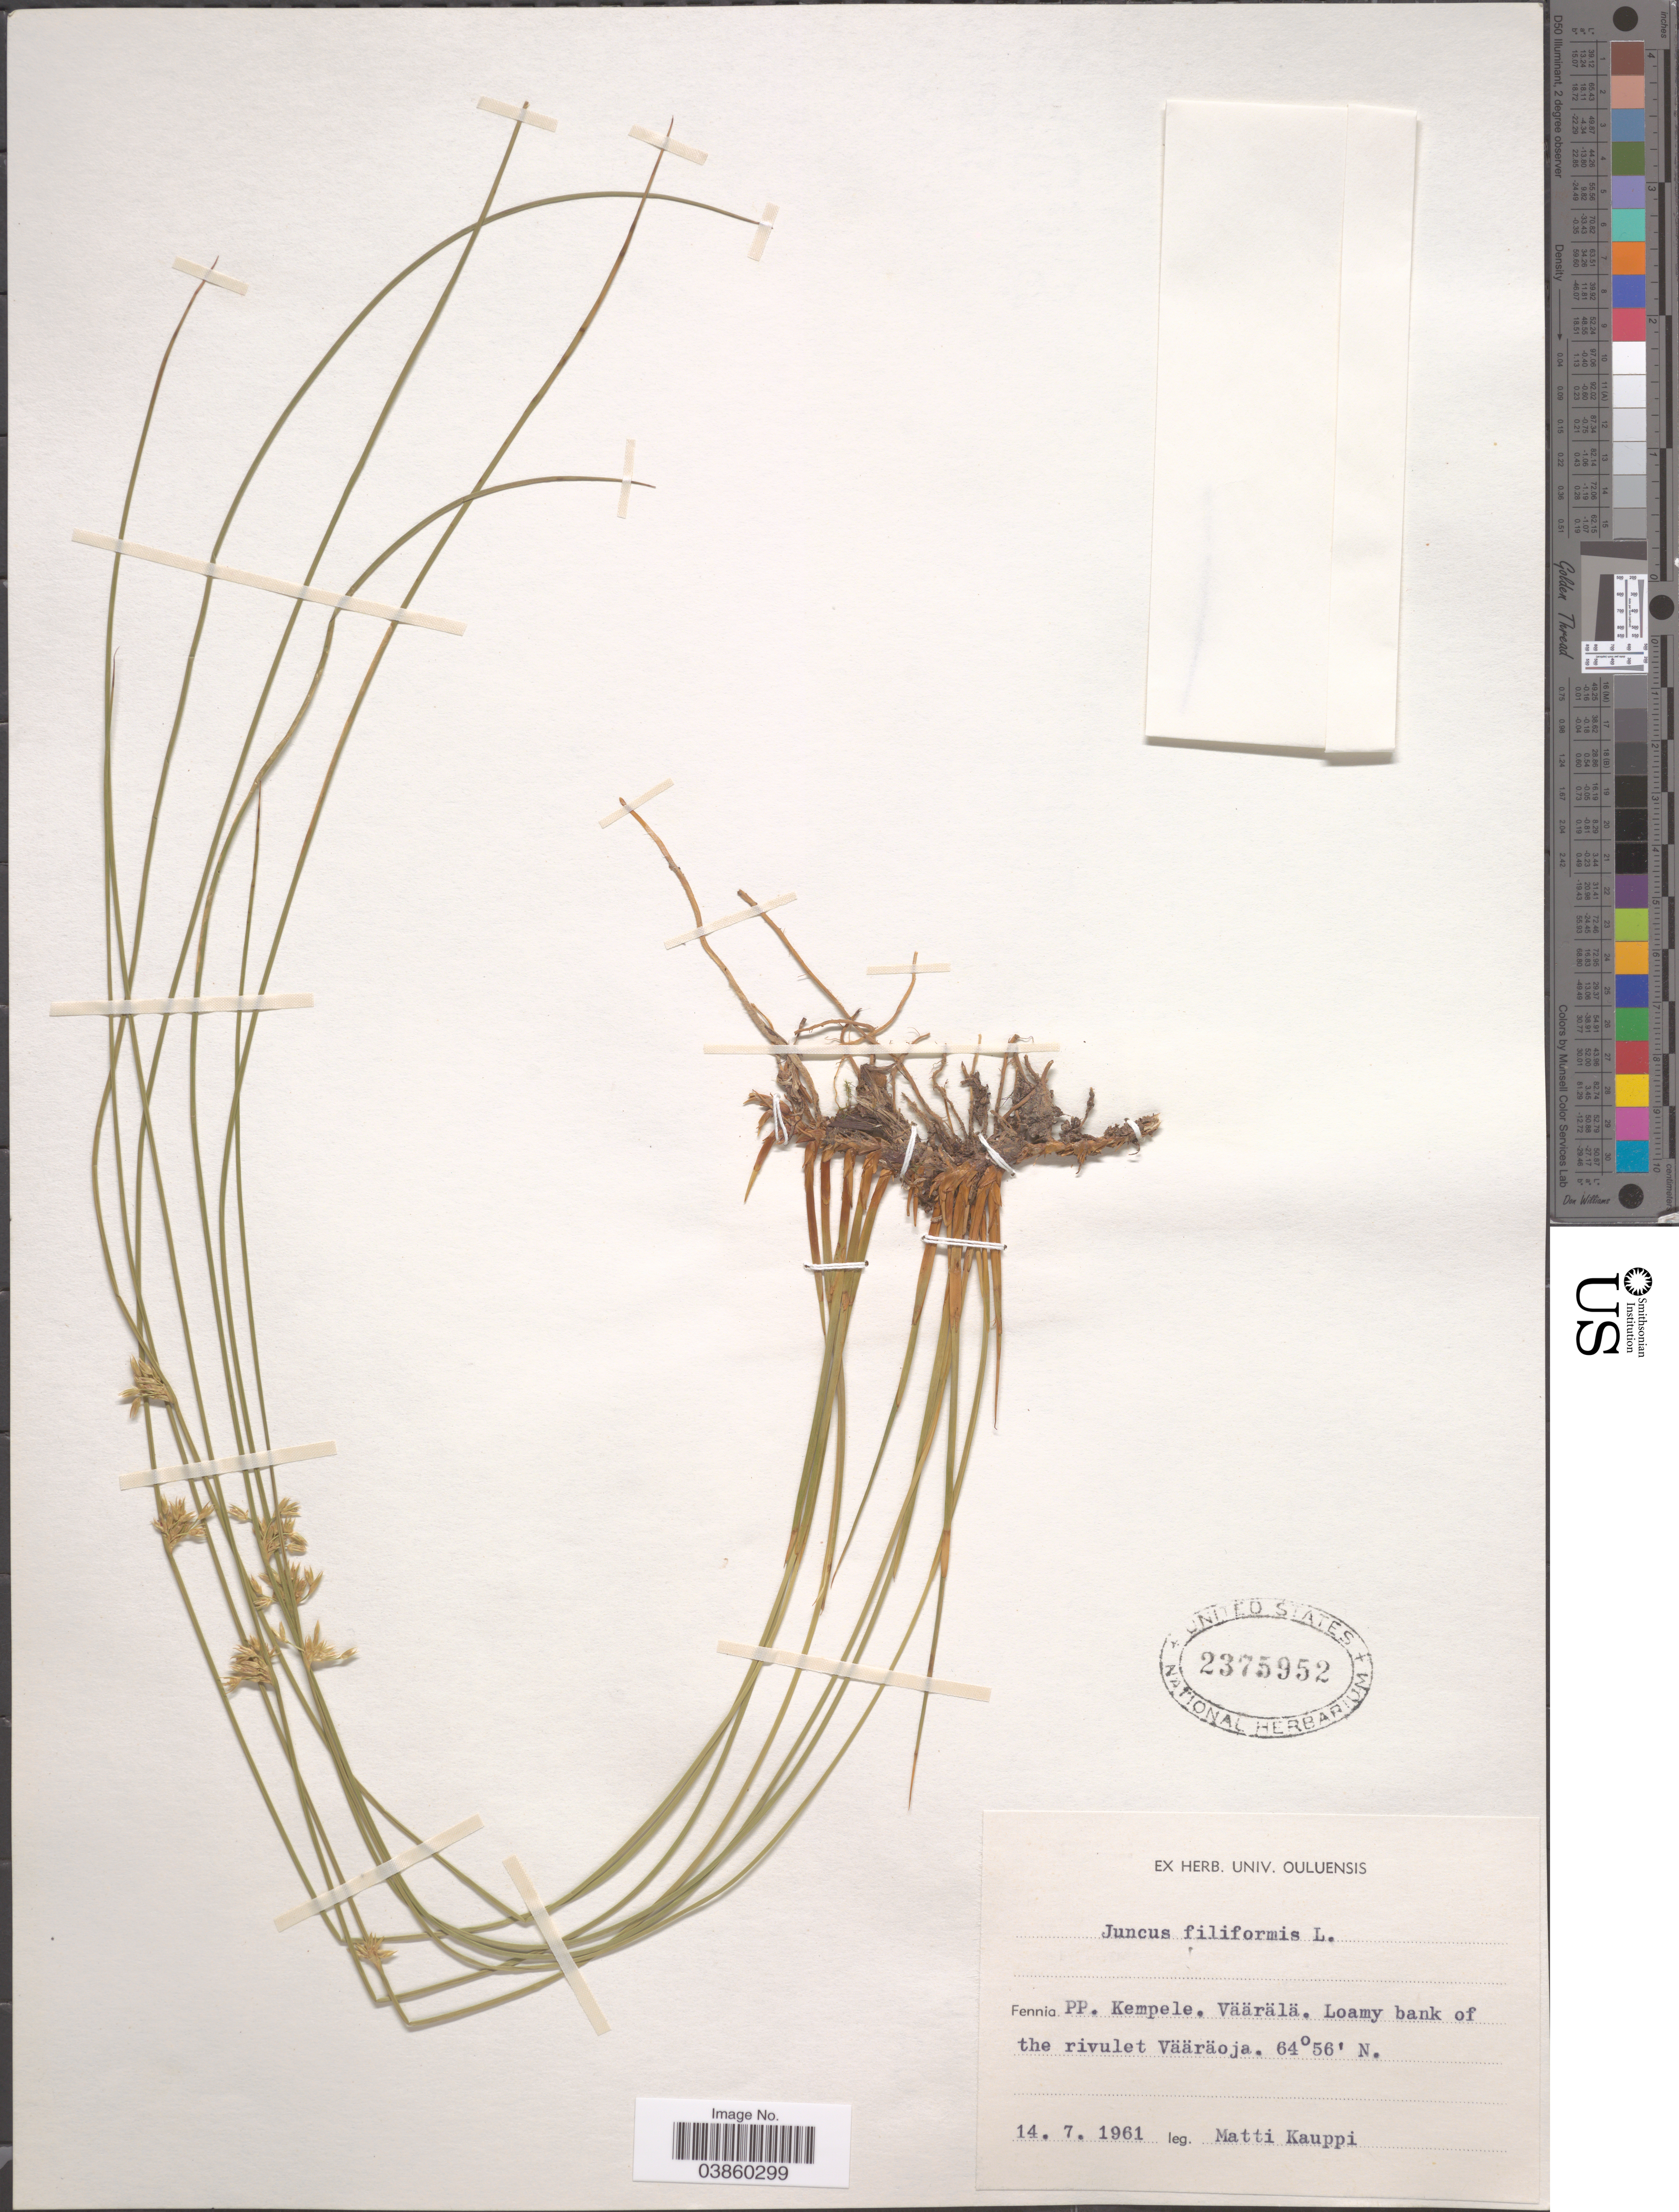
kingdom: Plantae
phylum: Tracheophyta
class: Liliopsida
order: Poales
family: Juncaceae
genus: Juncus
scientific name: Juncus filiformis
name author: L.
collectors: M. Kauppi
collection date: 1961-07-14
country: Finland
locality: Fennia. PP. Kempele. Väärälä. Loamy bank of the rivulet Vääräoja.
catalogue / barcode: US 2375952